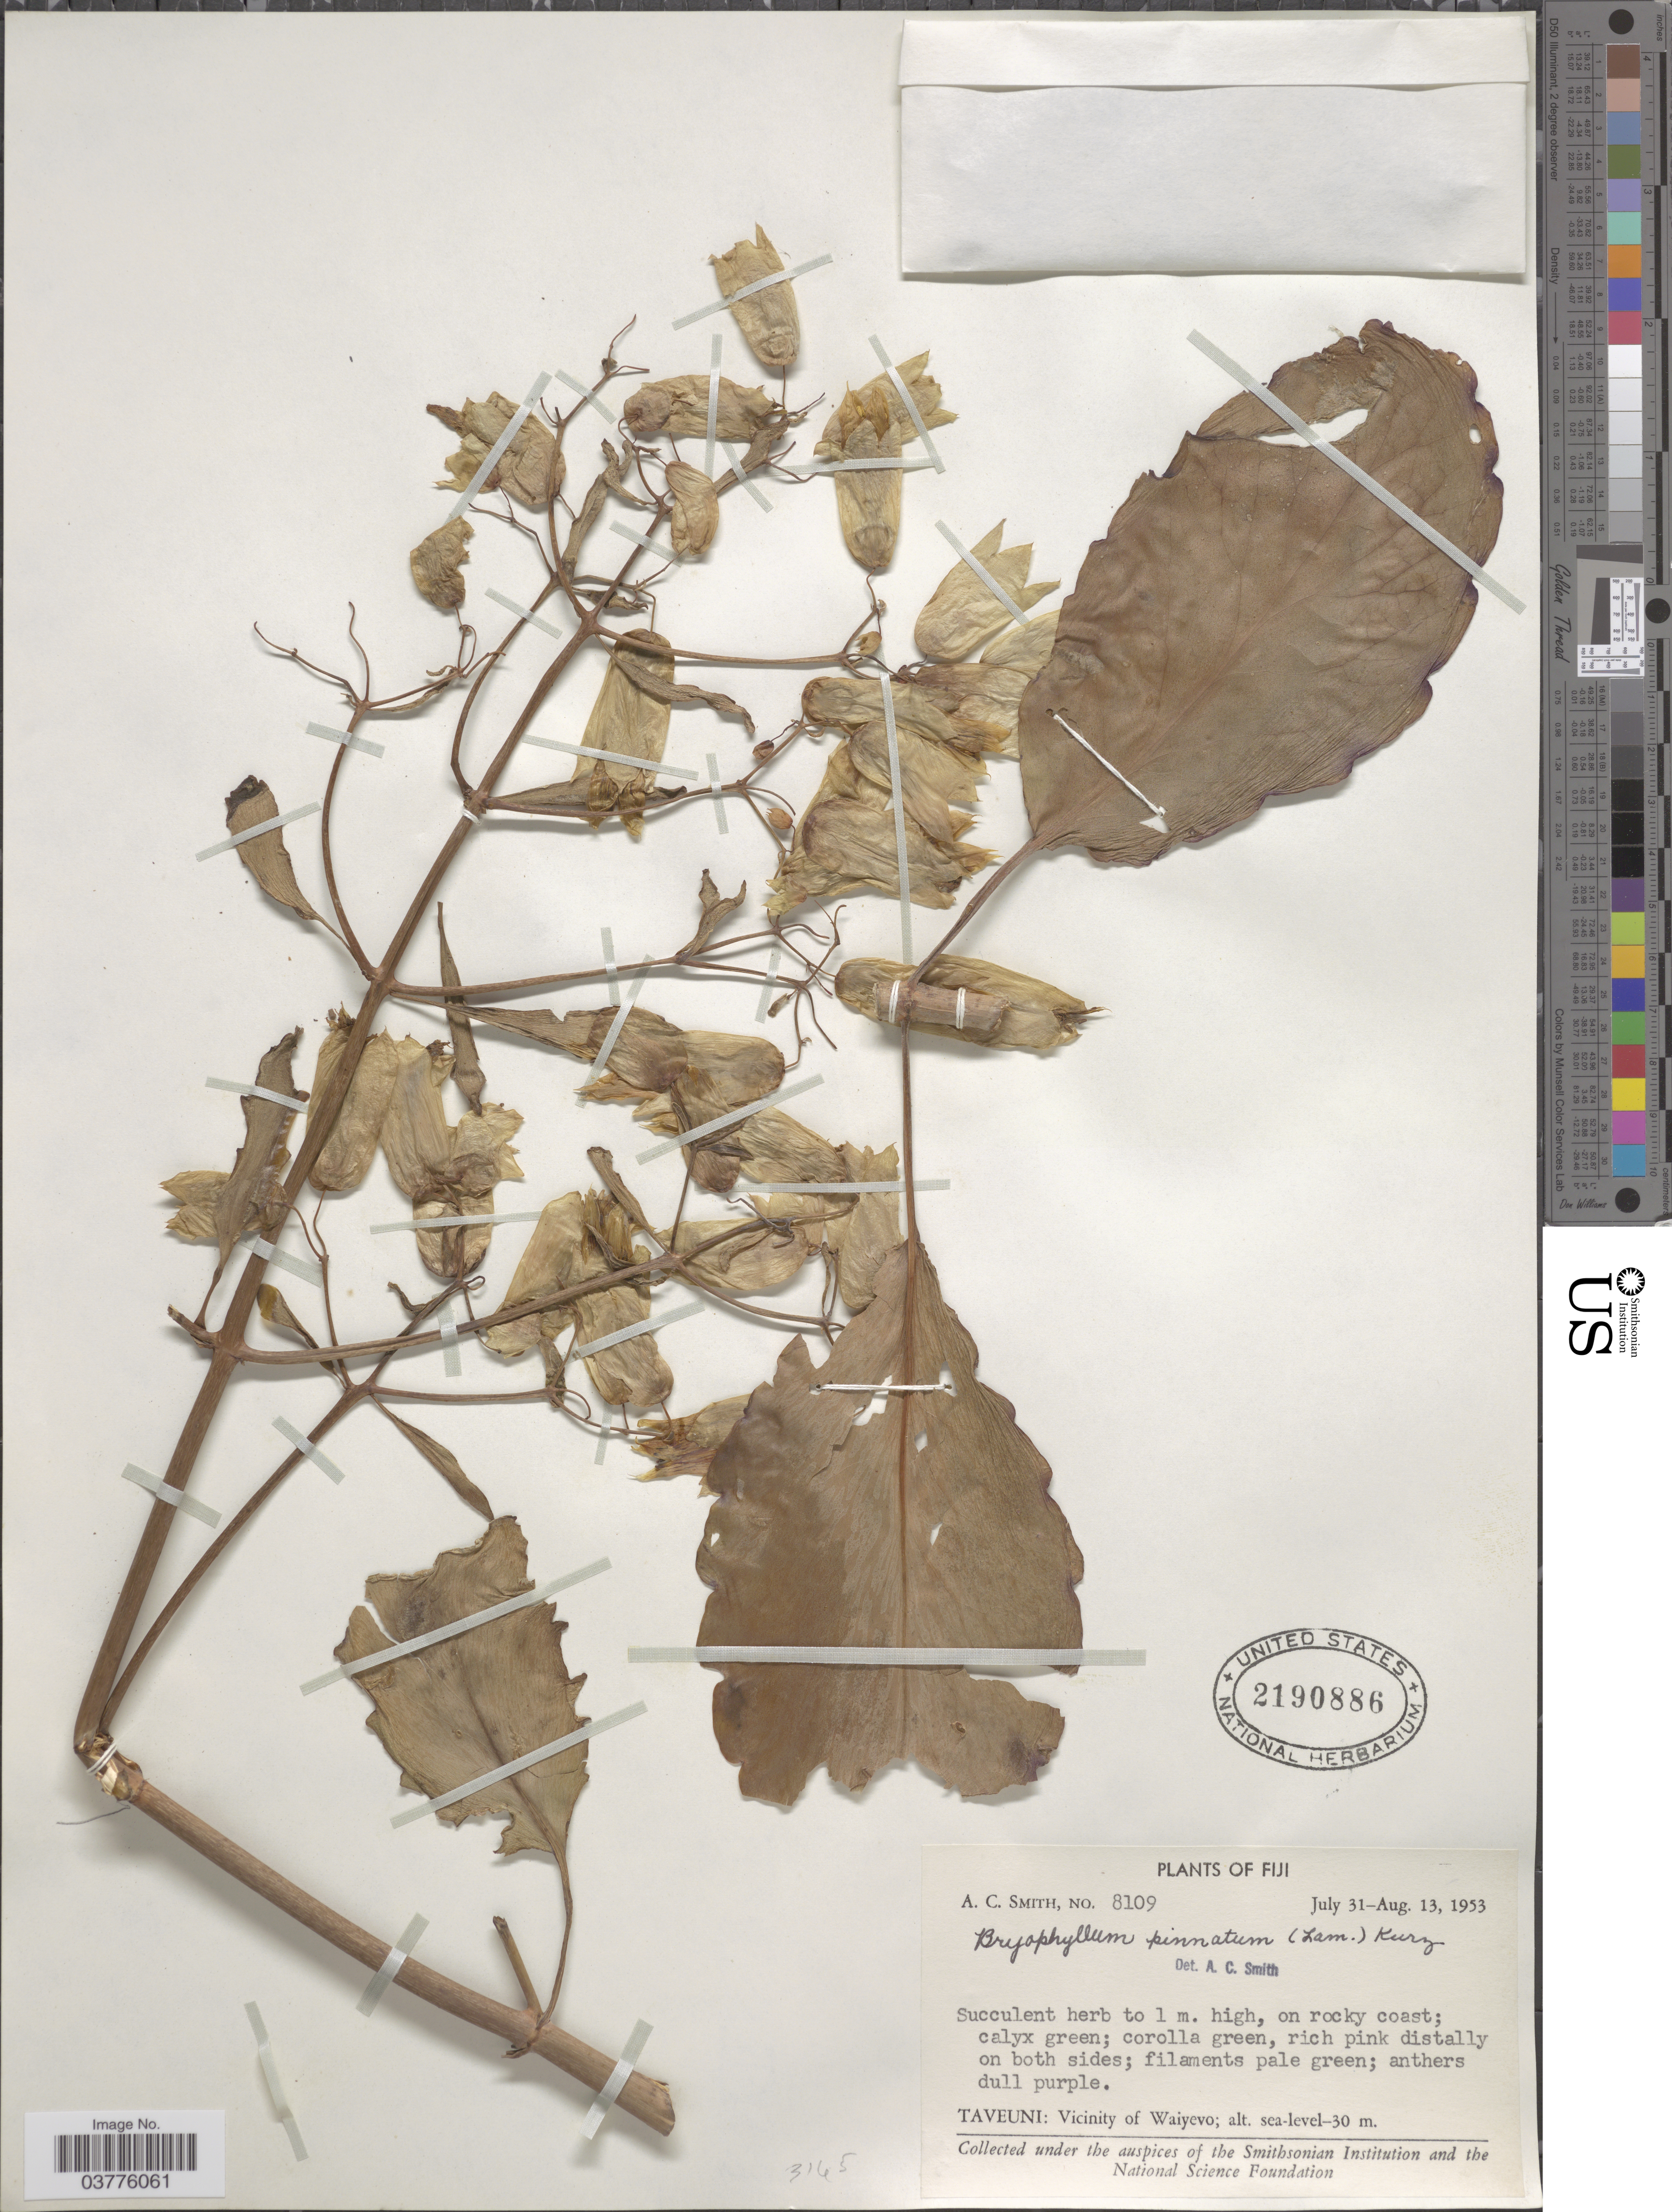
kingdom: Plantae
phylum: Tracheophyta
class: Magnoliopsida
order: Saxifragales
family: Crassulaceae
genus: Kalanchoe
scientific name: Kalanchoe pinnata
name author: (Lam.) Pers.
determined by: Strong, Mark T., (BOT), Smithsonian Institution - National Museum of Natural History (UNITED STATES)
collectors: A. C. Smith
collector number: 8109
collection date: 1953-07-31/1953-08-13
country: Fiji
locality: Taveuni: Vicinity of Waiyevo.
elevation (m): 0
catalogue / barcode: US 2190886